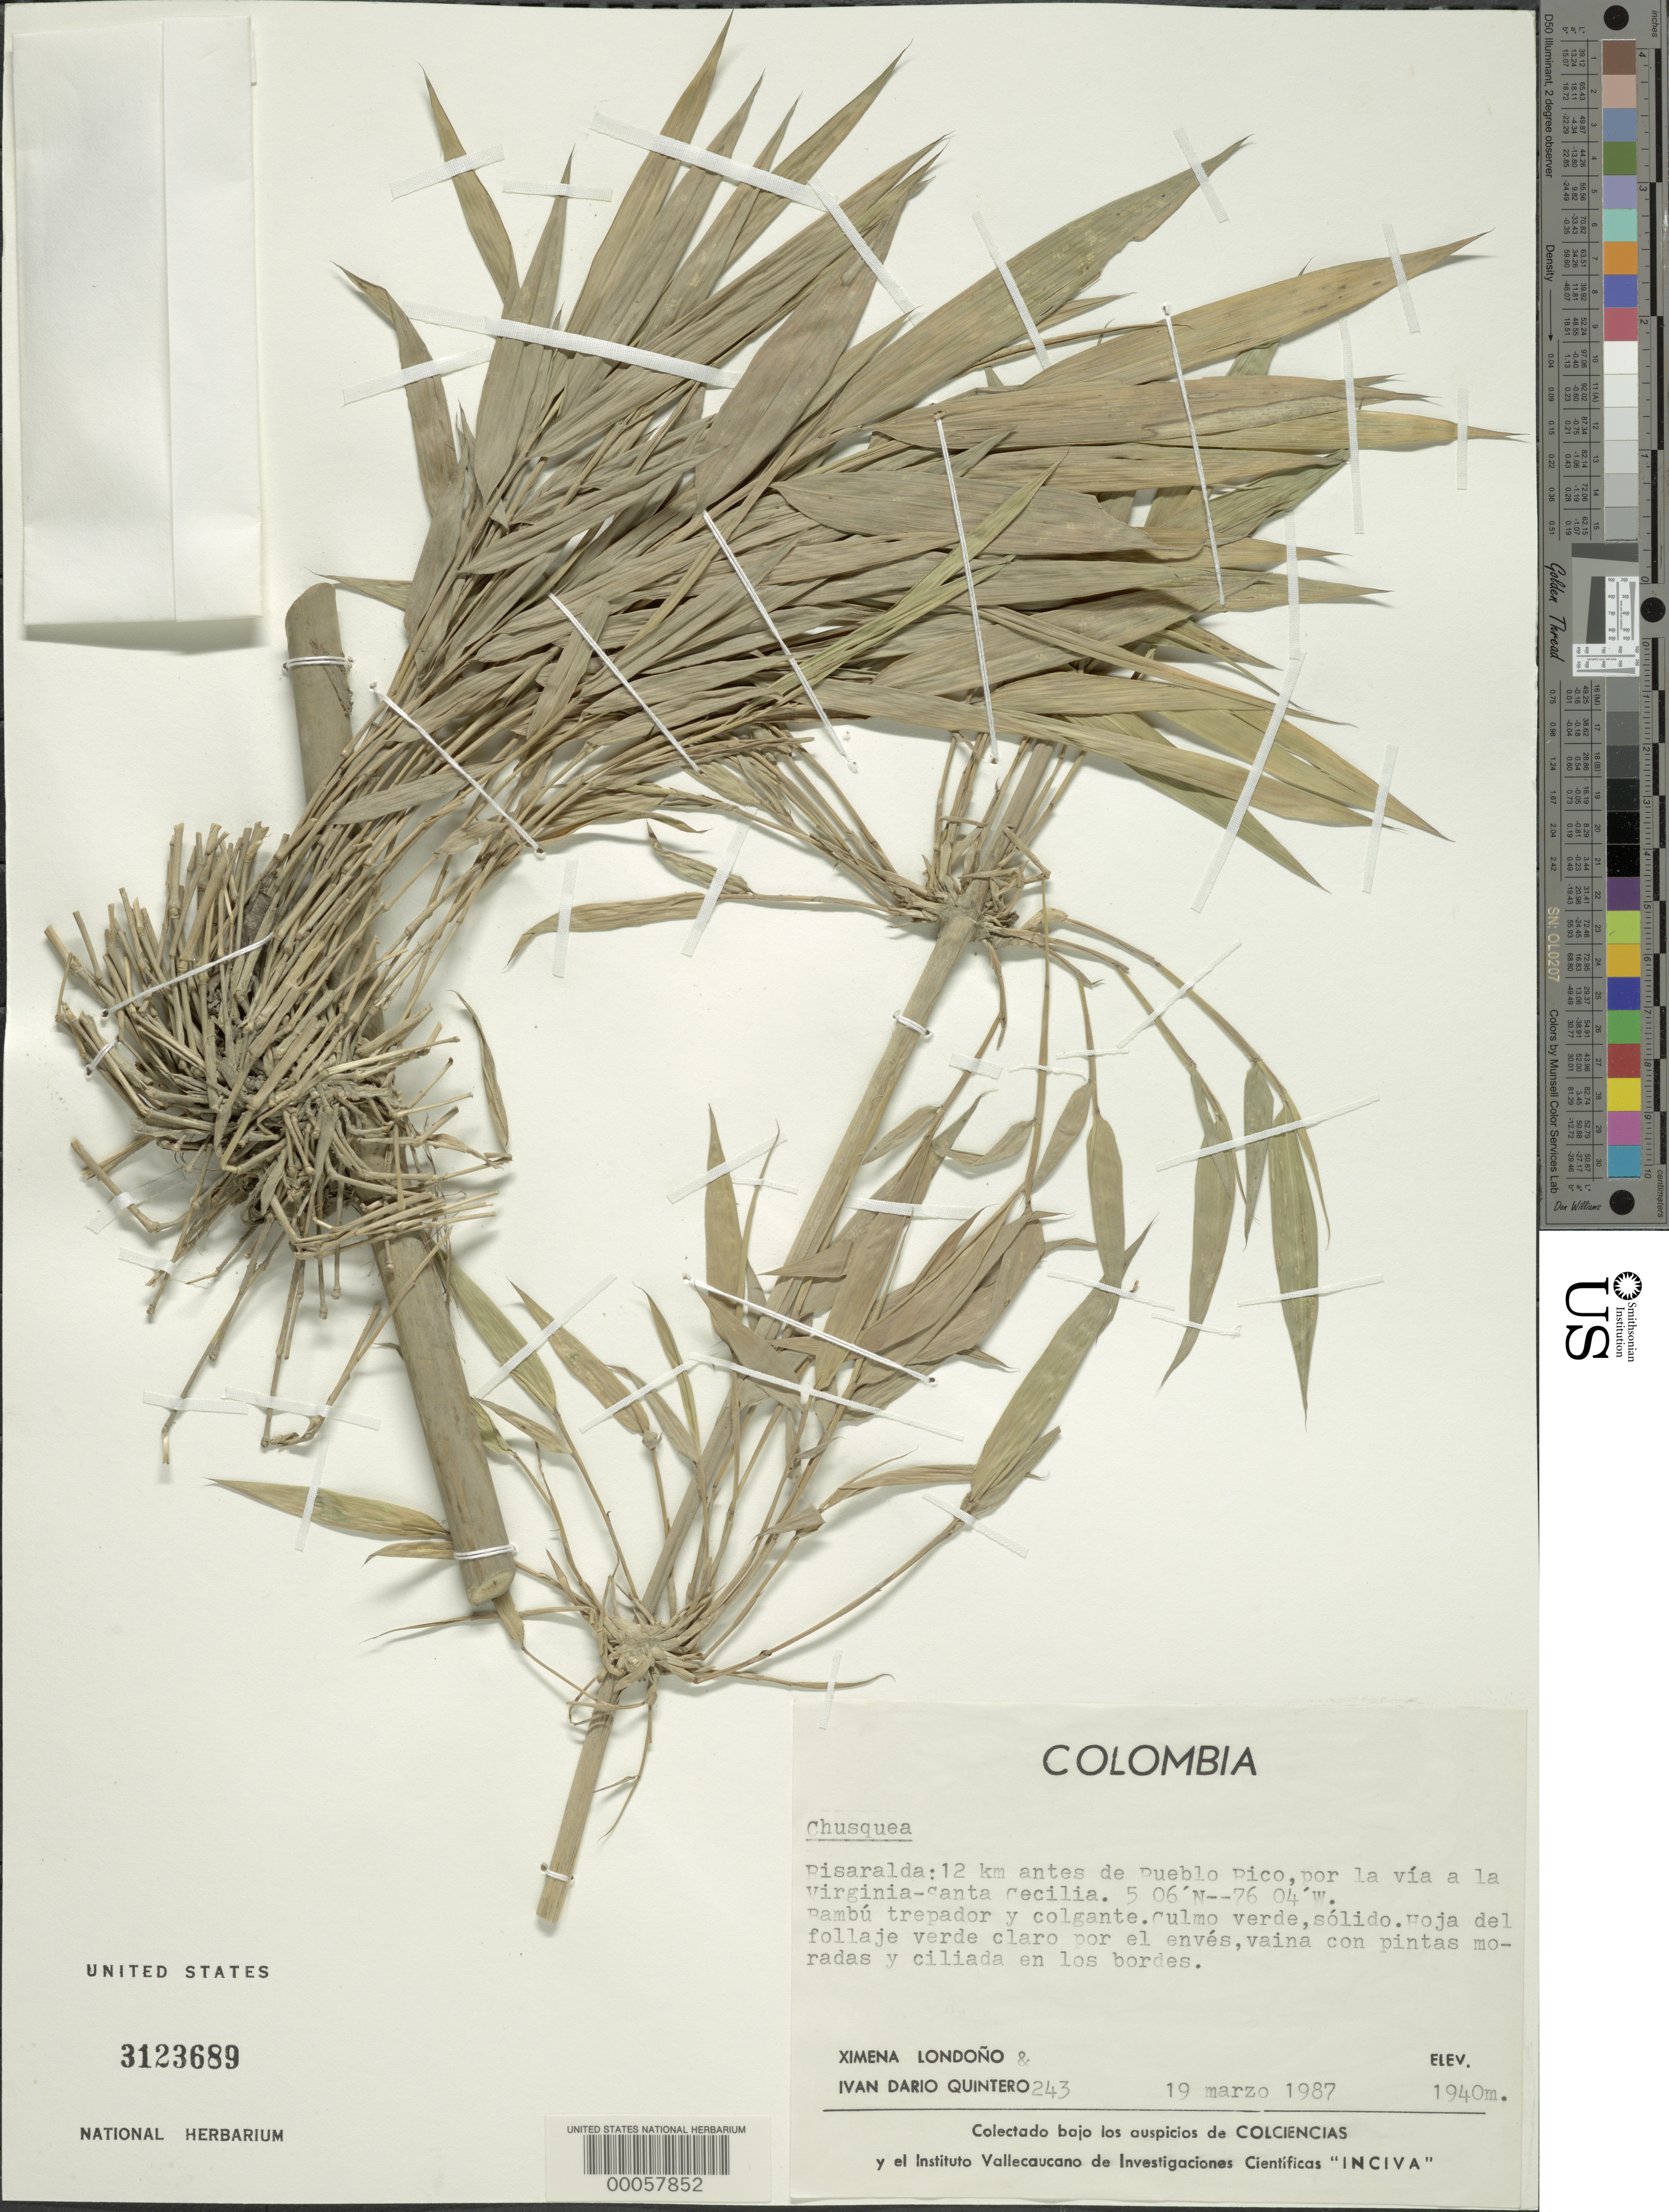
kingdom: Plantae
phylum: Tracheophyta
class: Liliopsida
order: Poales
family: Poaceae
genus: Chusquea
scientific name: Chusquea sp.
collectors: X. Londoño & I. Quintero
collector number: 243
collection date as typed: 19 Mar 1987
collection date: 1987-03-19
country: Colombia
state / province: Risaralda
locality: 12 km from Pueblo Pico, on the Virginia-Santa Cecilia road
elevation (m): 1940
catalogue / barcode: US 3123689